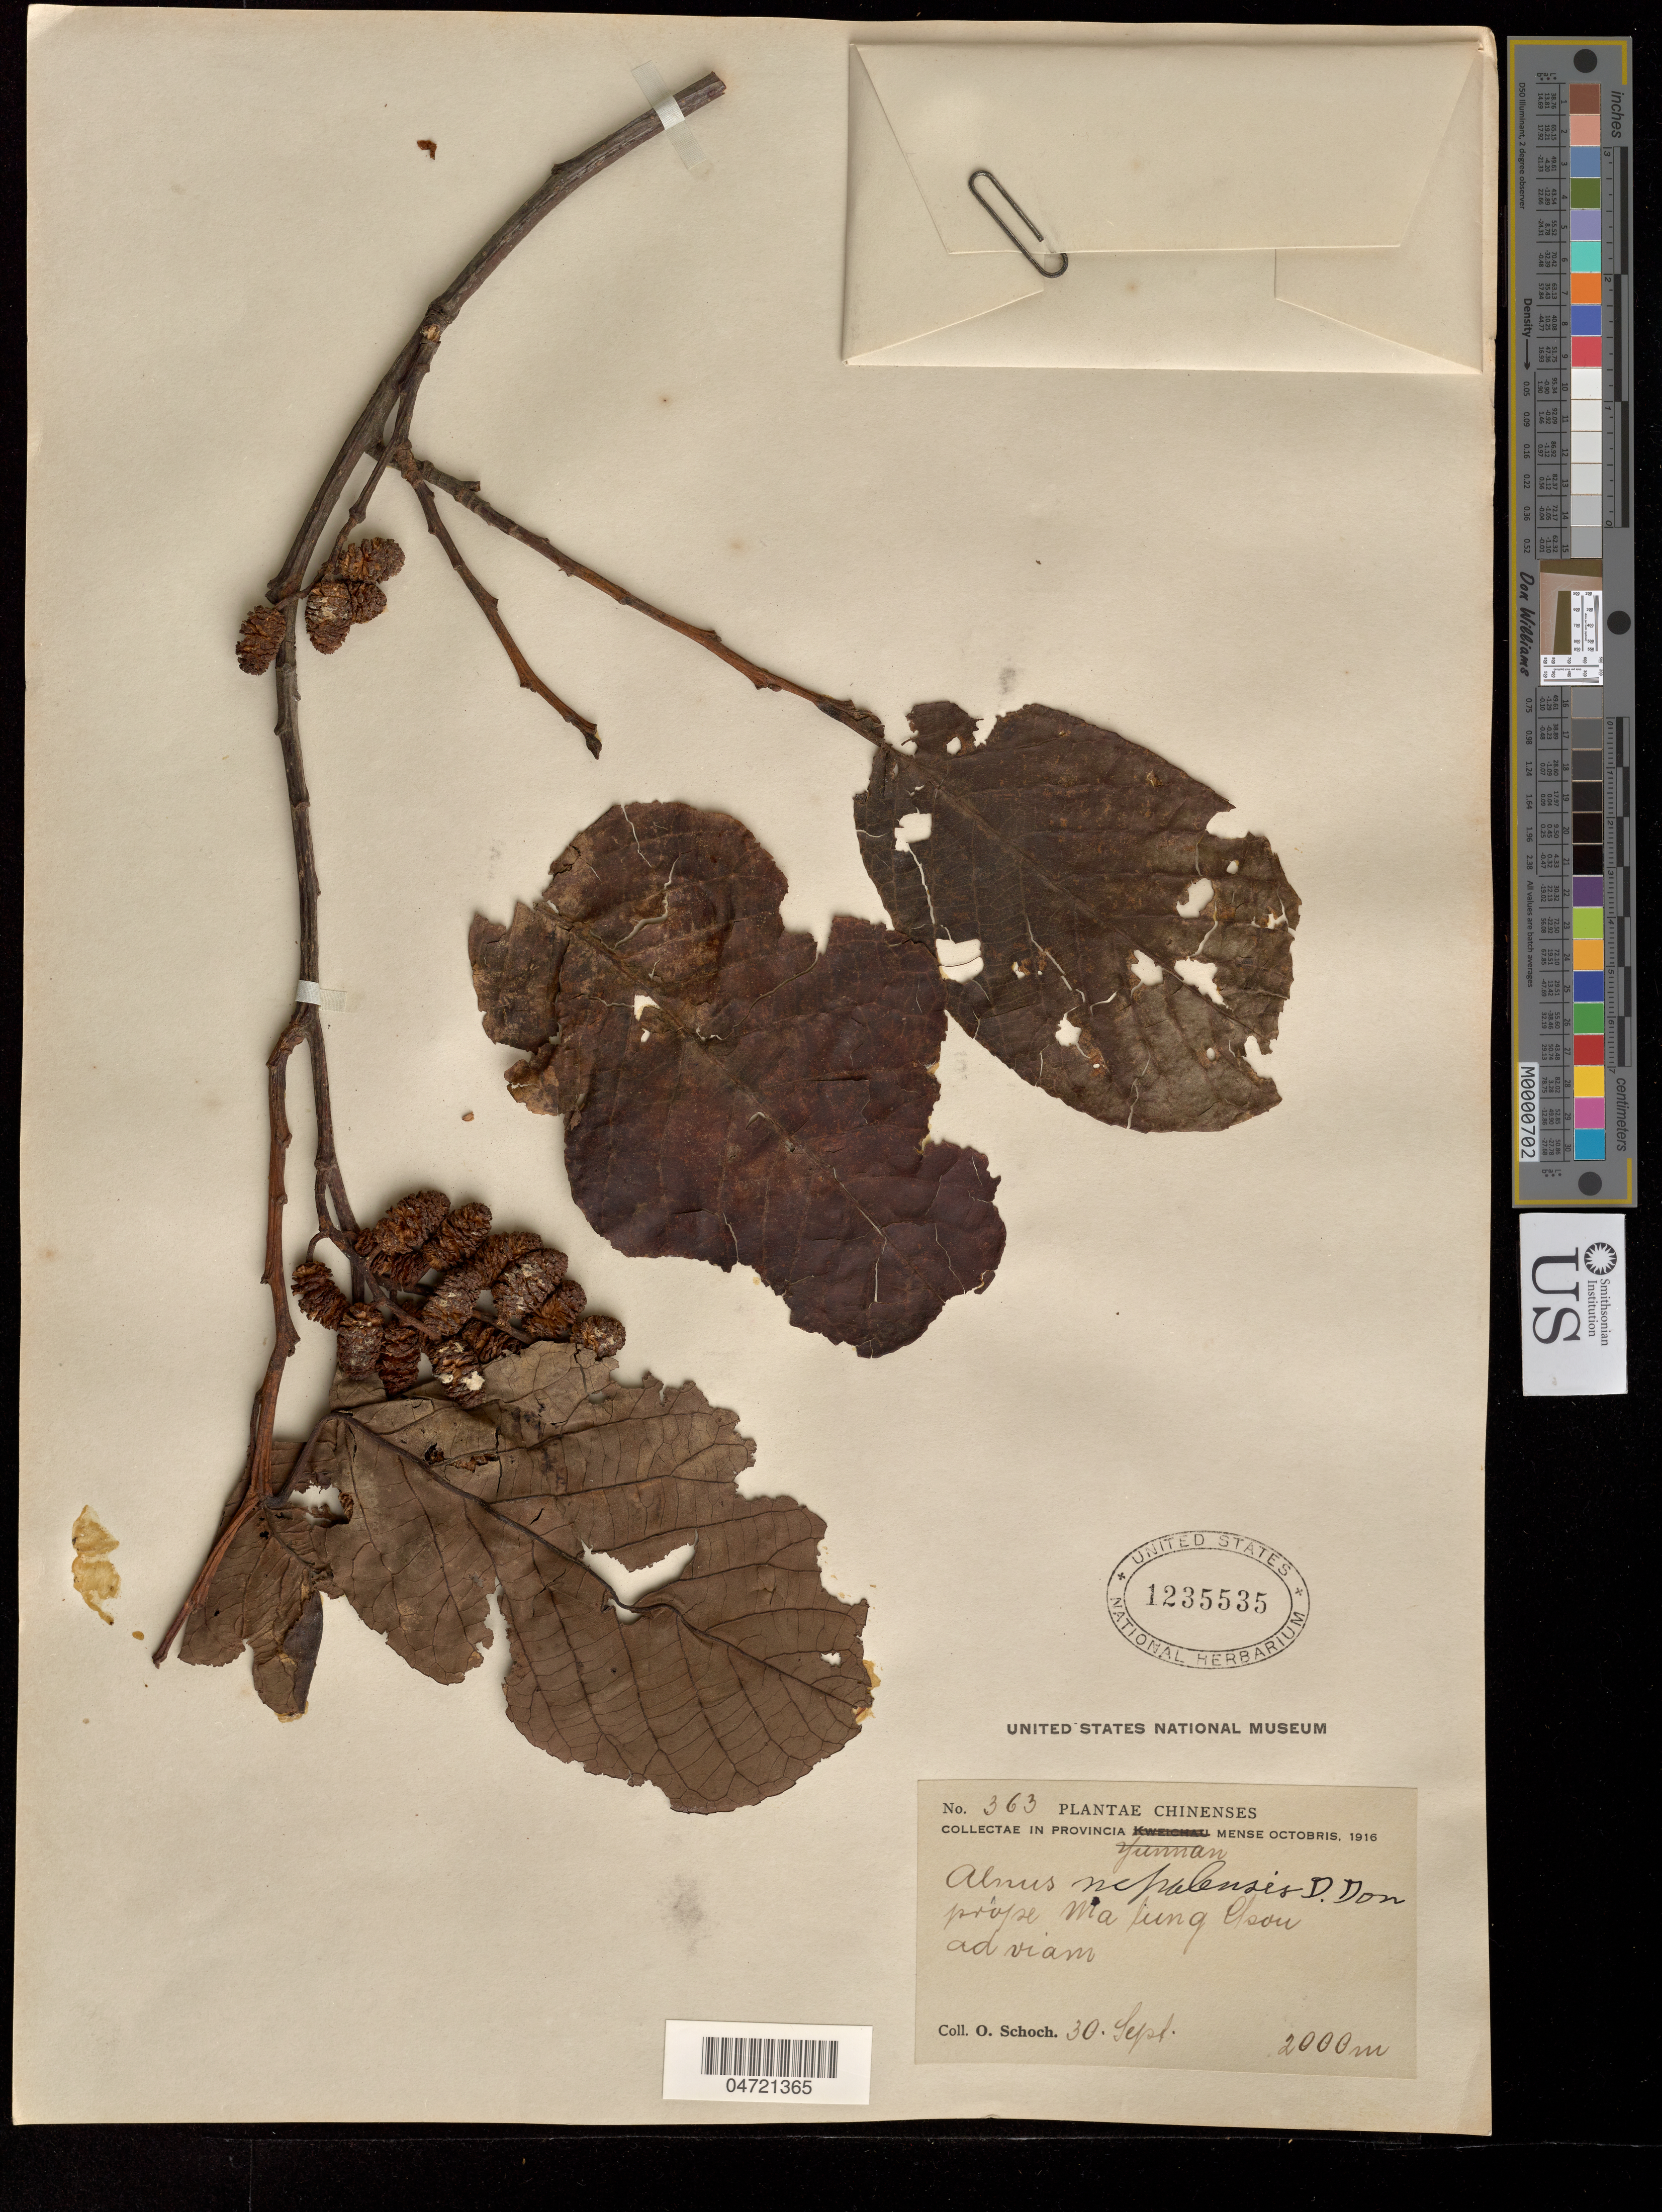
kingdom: Plantae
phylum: Tracheophyta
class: Magnoliopsida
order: Fagales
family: Betulaceae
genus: Alnus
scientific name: Alnus nepalensis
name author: D. Don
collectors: O. Schoch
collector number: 363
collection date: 1916-09-30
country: China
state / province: Yunnan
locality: Chinenses. Prope Ma Lung Chou [interpreted], ad vias, floribus rubris.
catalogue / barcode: US 1235535